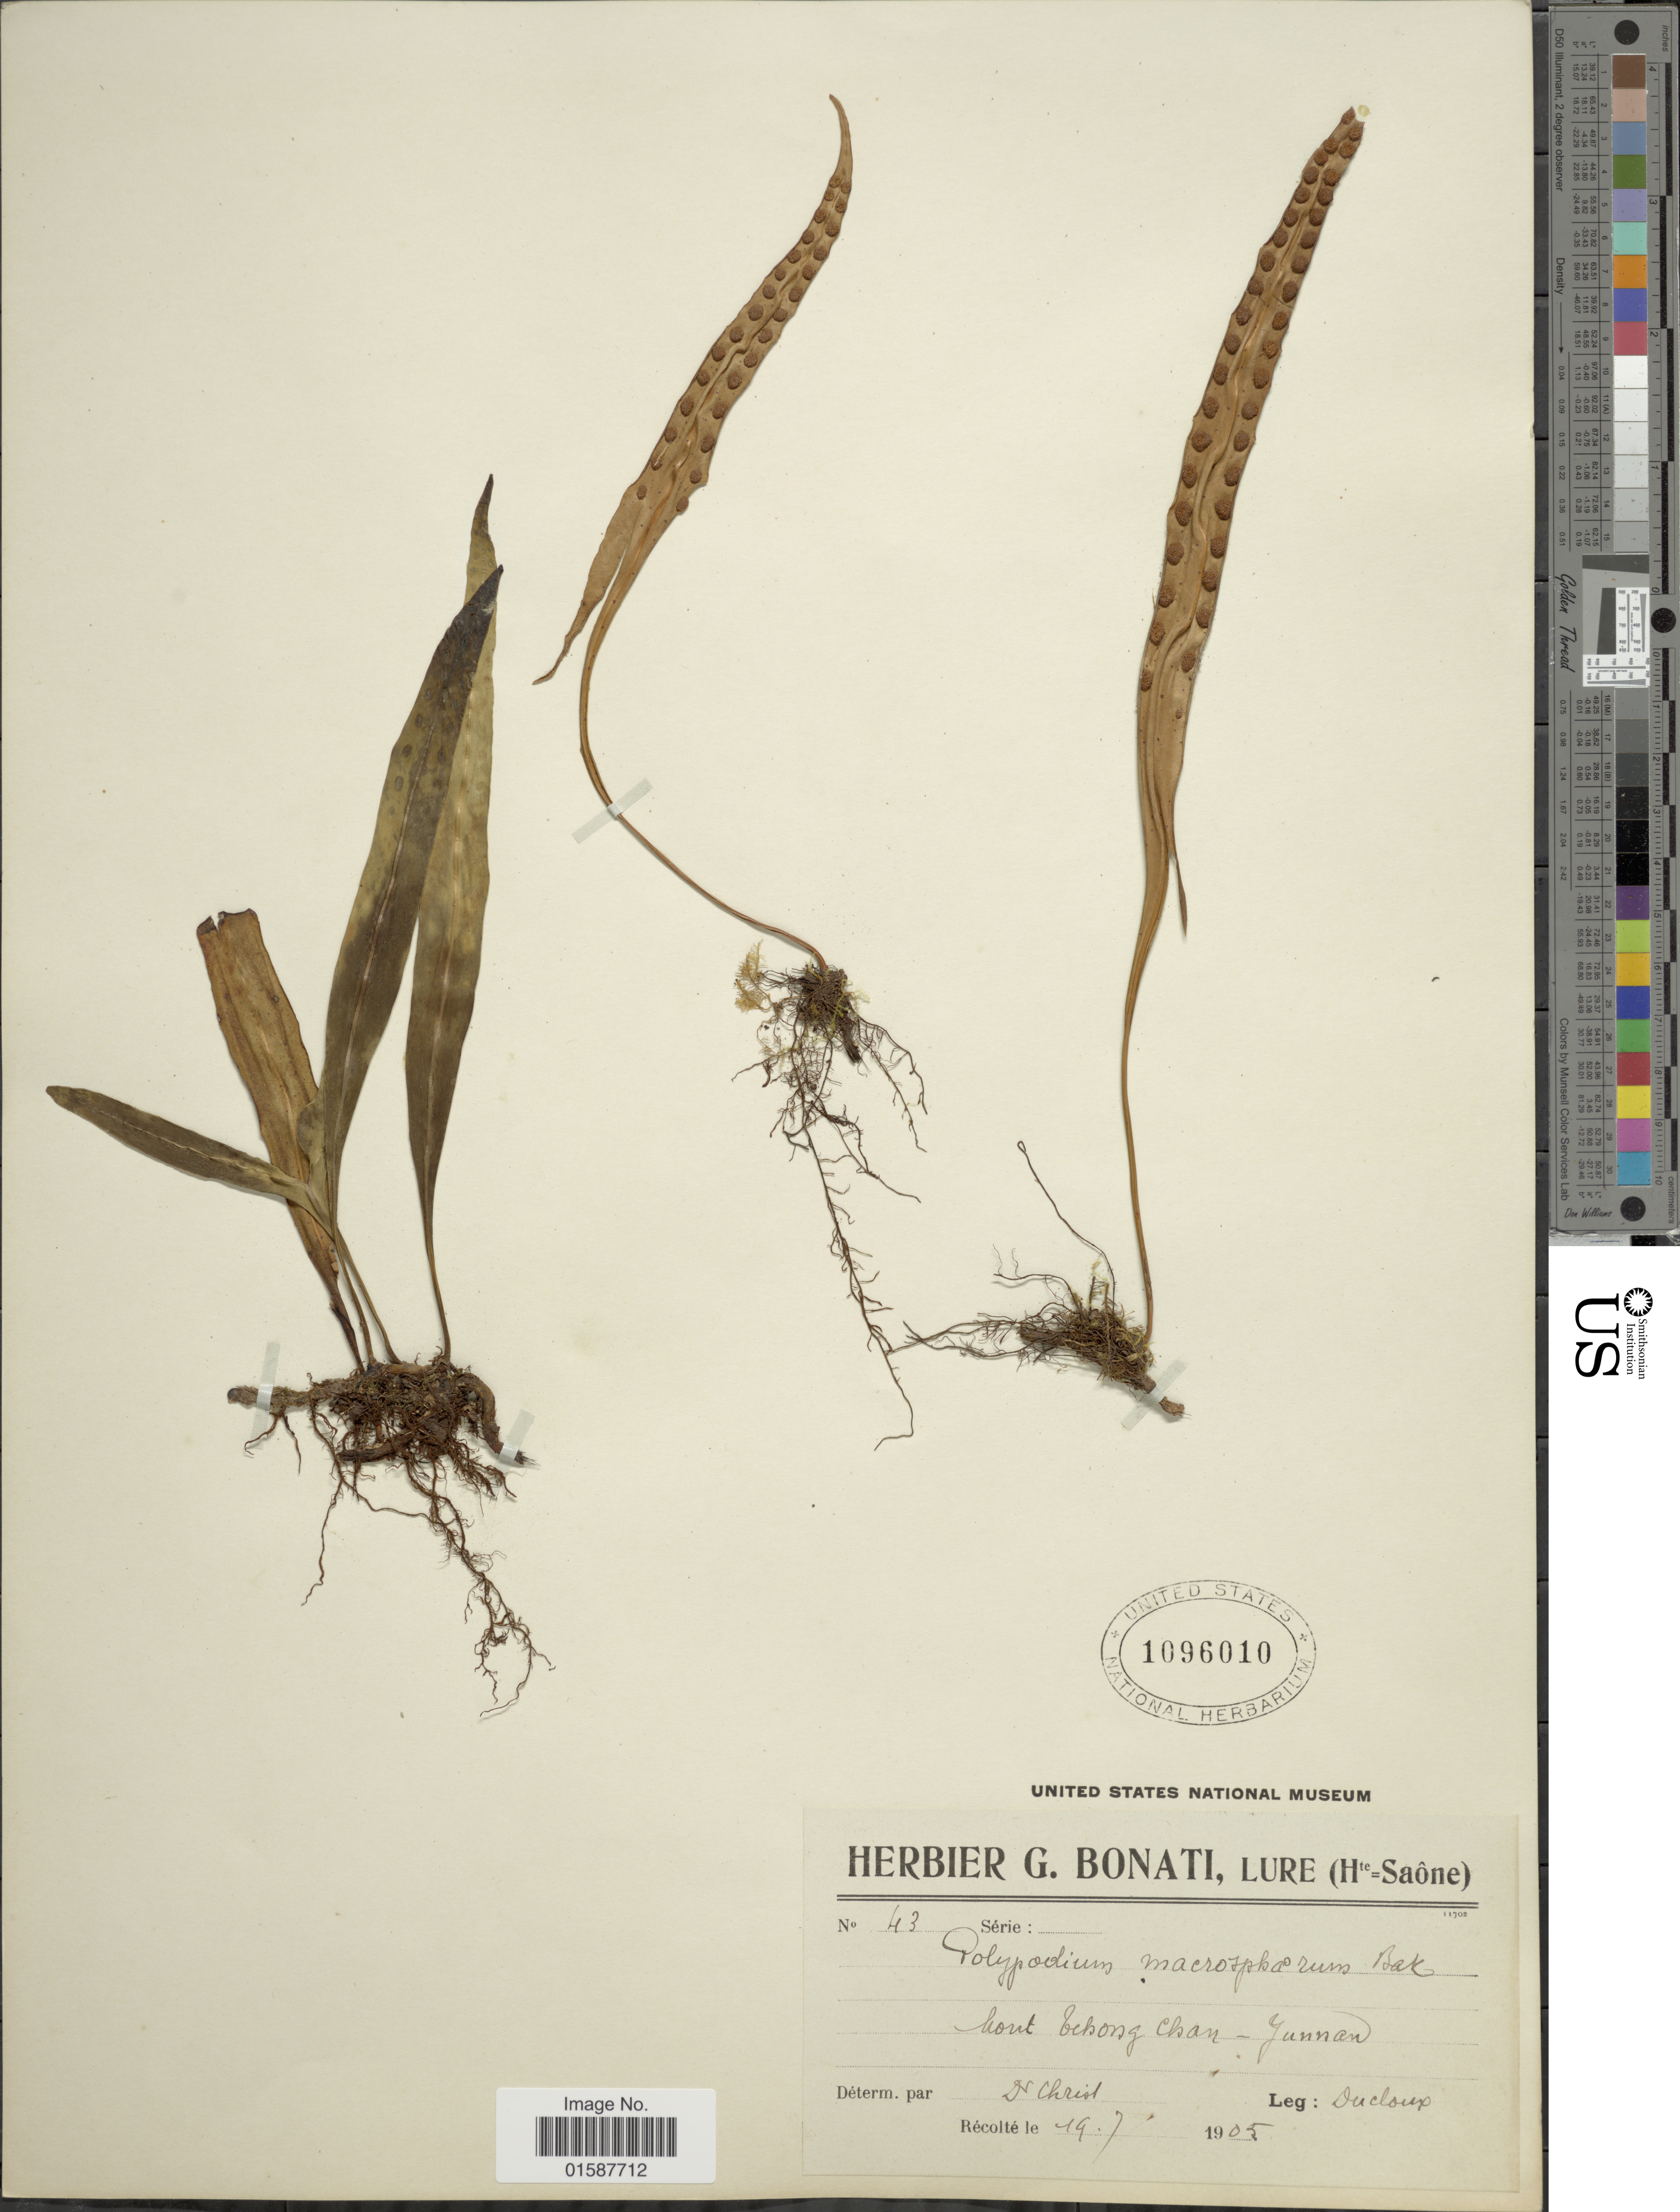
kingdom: Plantae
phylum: Tracheophyta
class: Polypodiopsida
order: Polypodiales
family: Polypodiaceae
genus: Lepisorus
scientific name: Lepisorus macrosphaerus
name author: (Baker) Ching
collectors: -. Ducloux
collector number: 43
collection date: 1905-07-19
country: China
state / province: Yunnan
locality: Kout Tehong Chan, Yunnan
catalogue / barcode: US 1096010